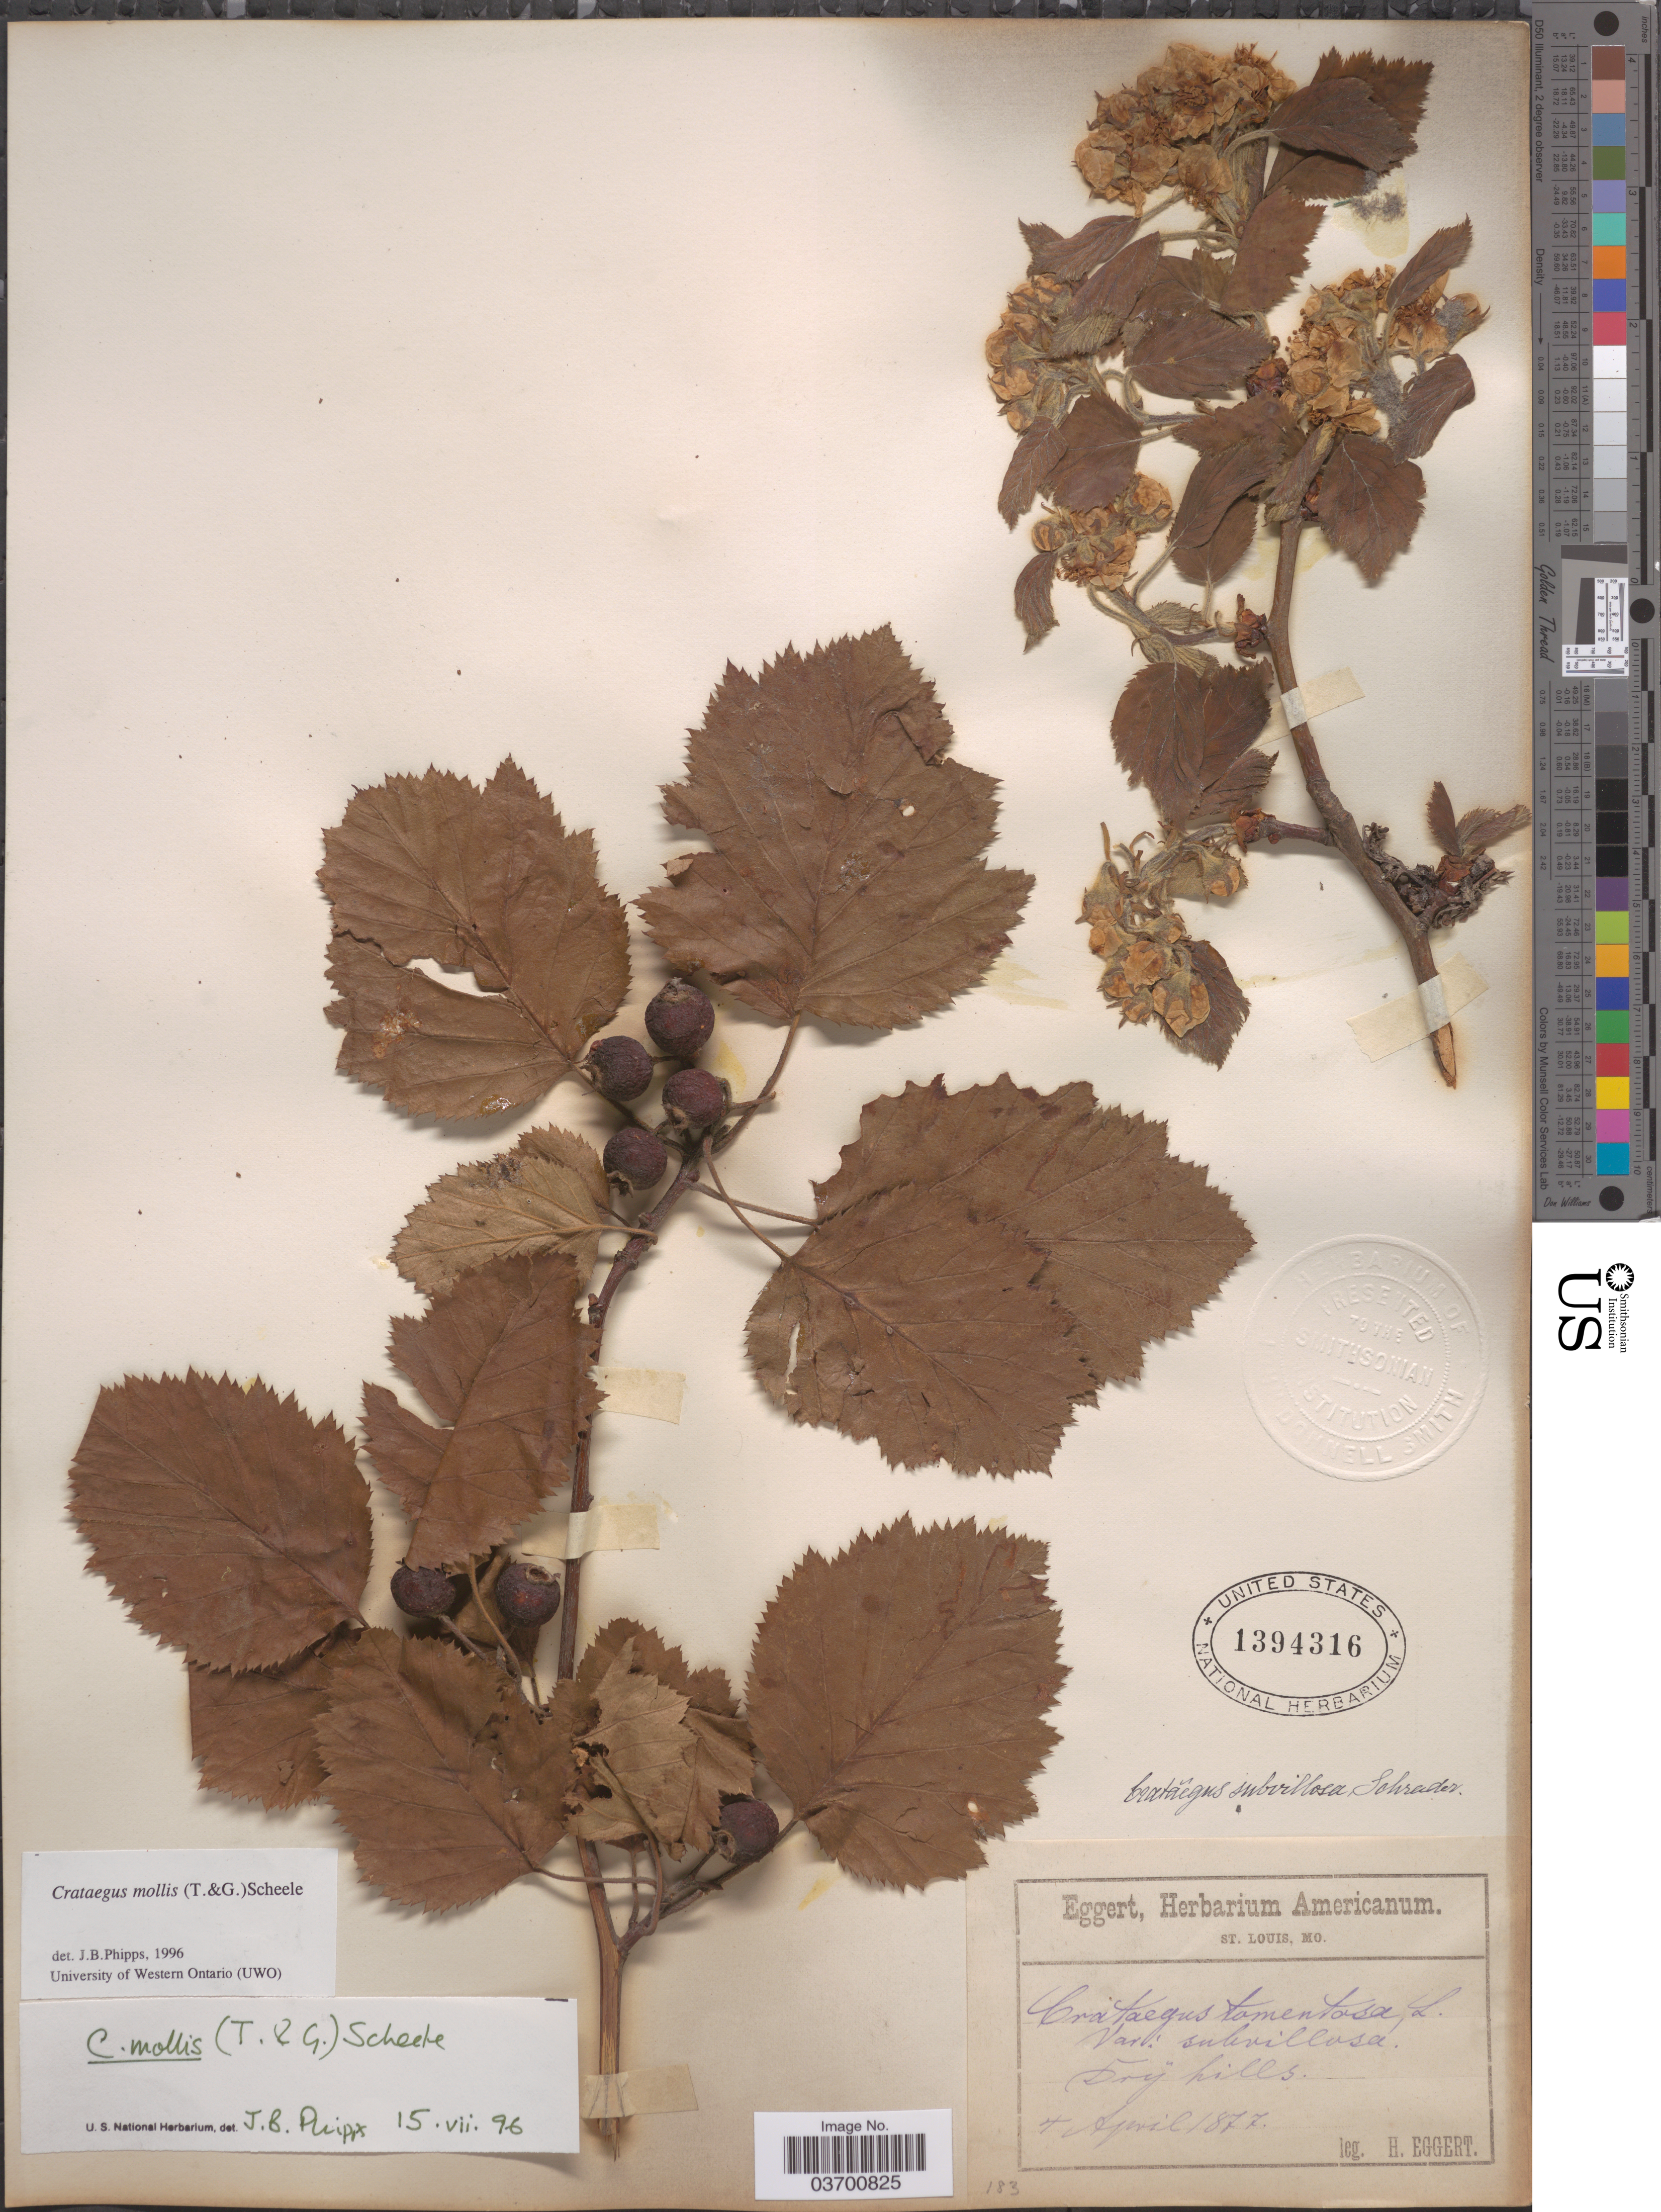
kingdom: Plantae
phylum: Tracheophyta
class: Magnoliopsida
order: Rosales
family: Rosaceae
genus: Crataegus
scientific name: Crataegus mollis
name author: (Torr. & A. Gray) Scheele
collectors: H. Eggert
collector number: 183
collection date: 1877-04-04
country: United States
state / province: Missouri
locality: Dry hills.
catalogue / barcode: US 1394316